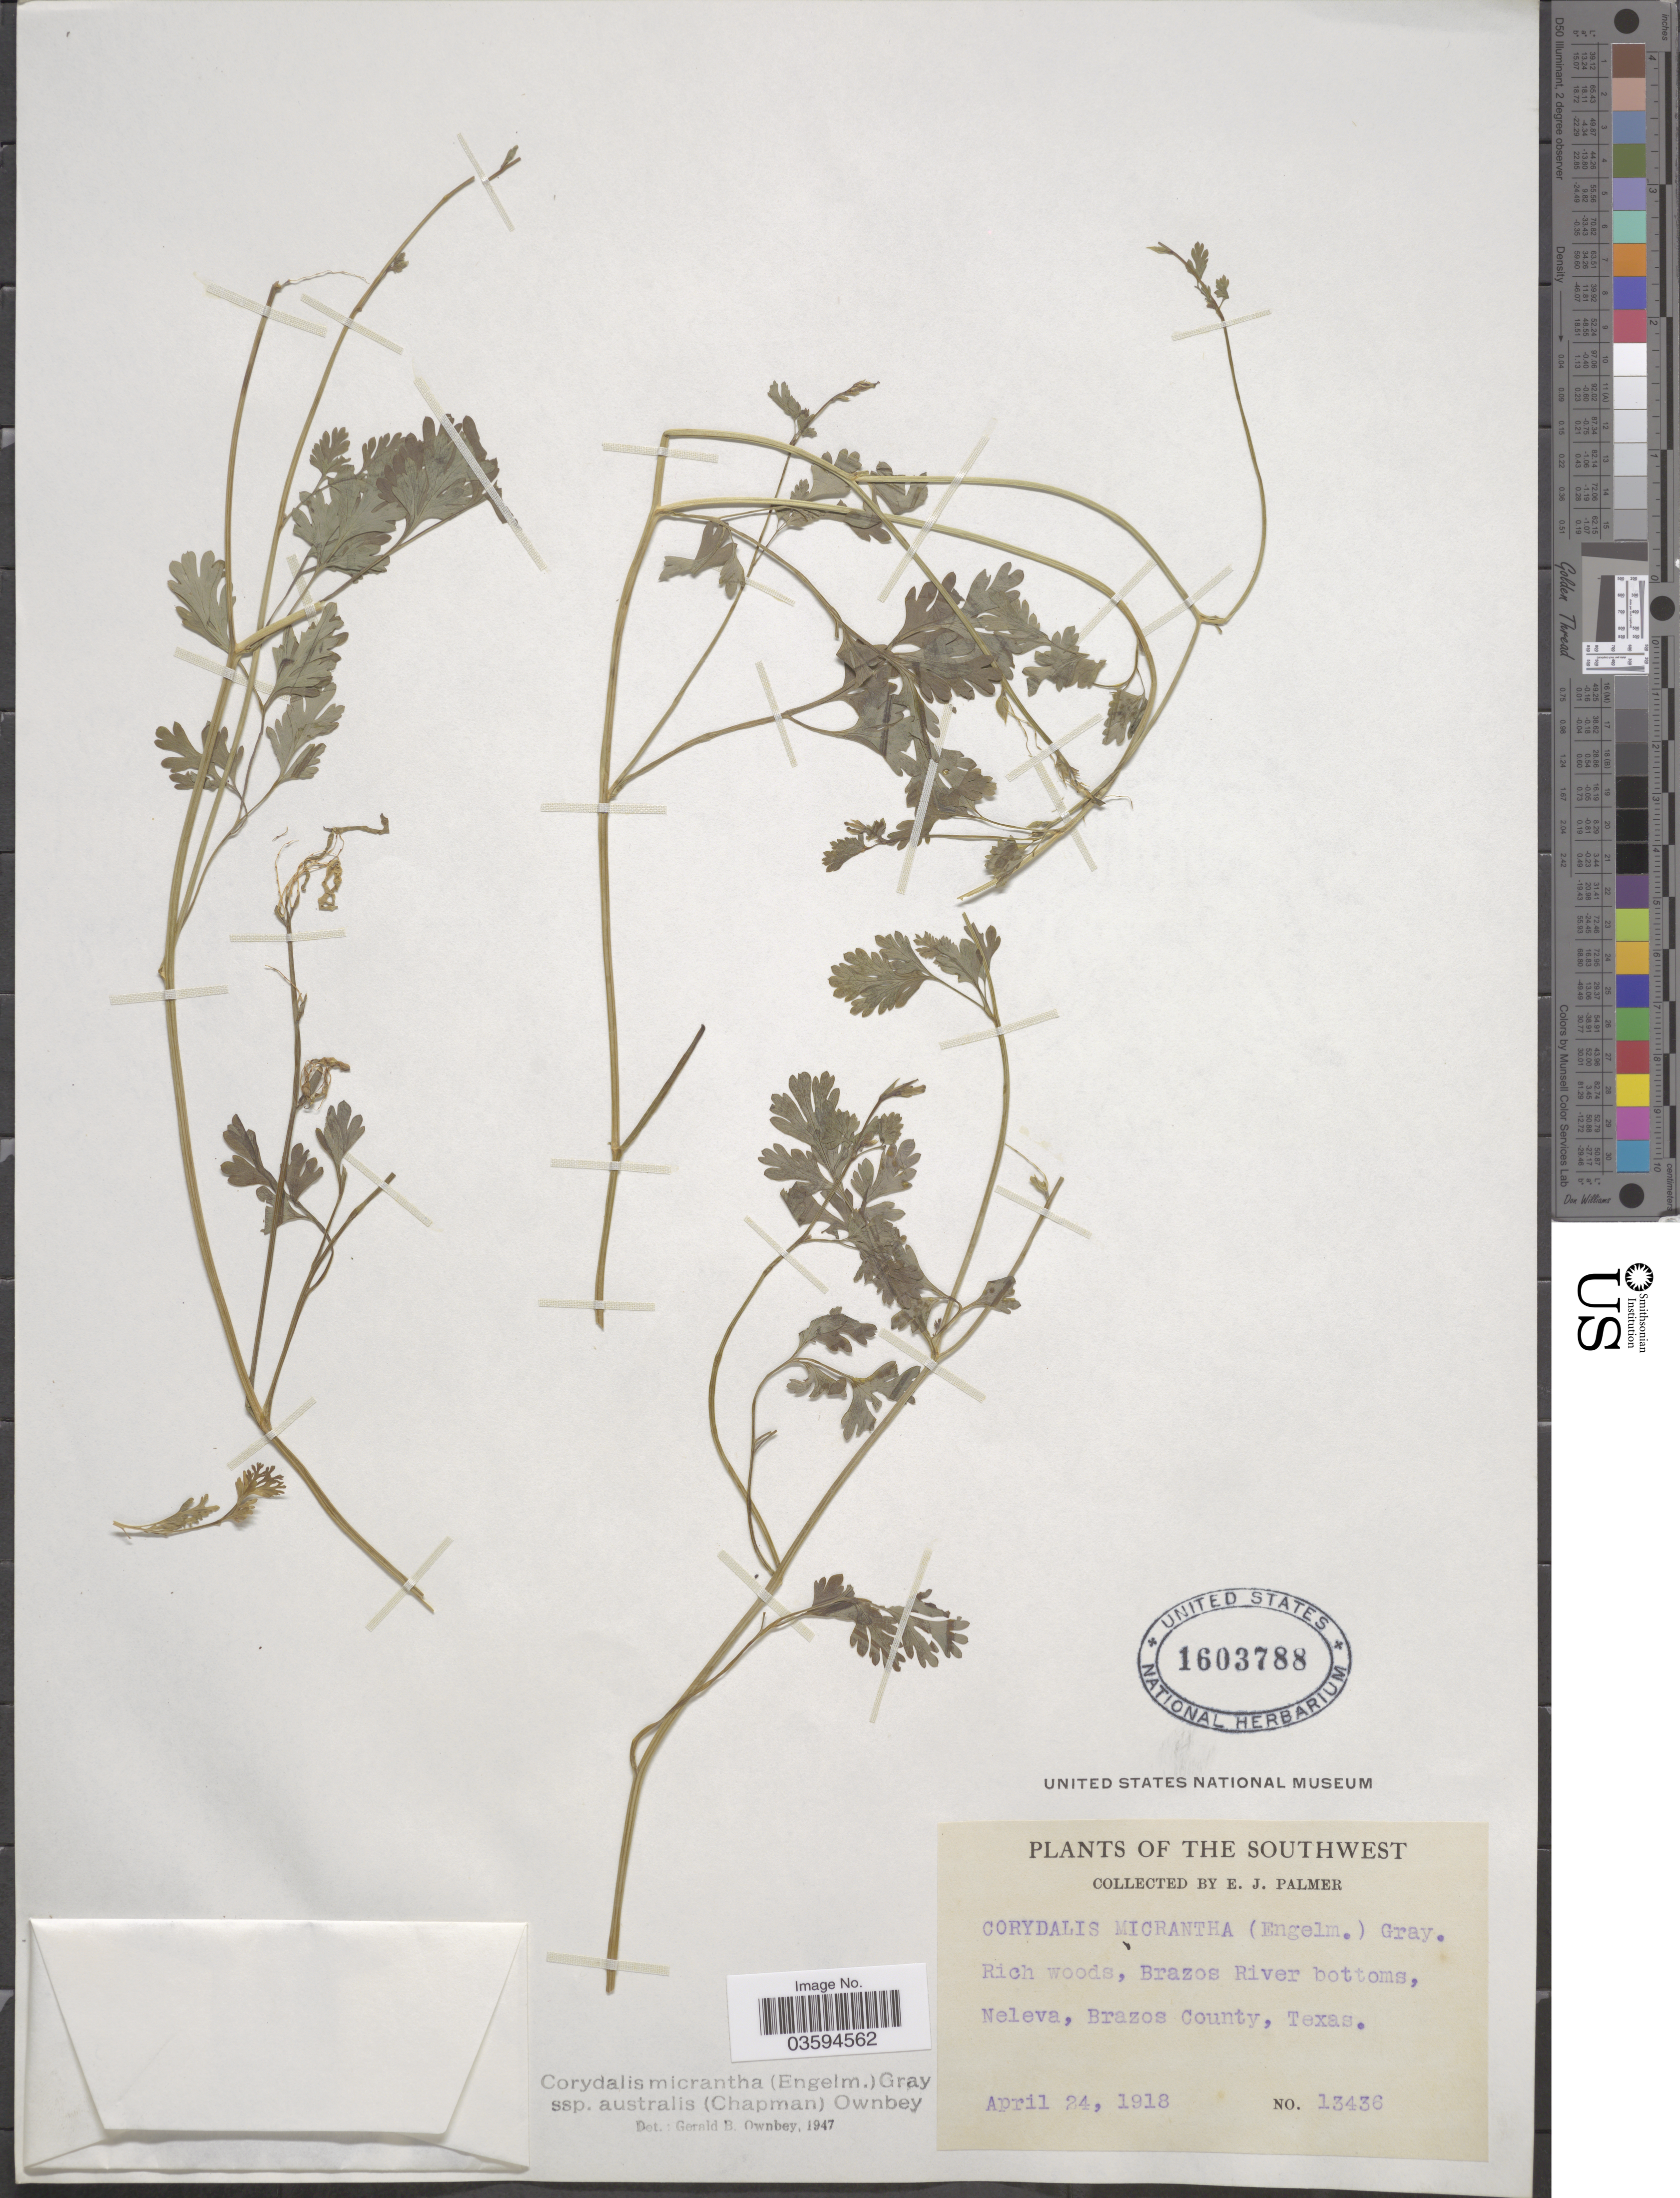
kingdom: Plantae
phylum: Tracheophyta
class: Magnoliopsida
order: Ranunculales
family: Papaveraceae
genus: Corydalis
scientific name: Corydalis micrantha subsp. australis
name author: (Chapm.) G.B. Ownbey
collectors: E. J. Palmer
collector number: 13436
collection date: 1918-04-24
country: United States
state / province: Texas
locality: The Southwest. Brazos River bottoms, Neleva, Brazos County.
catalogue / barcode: US 1603788